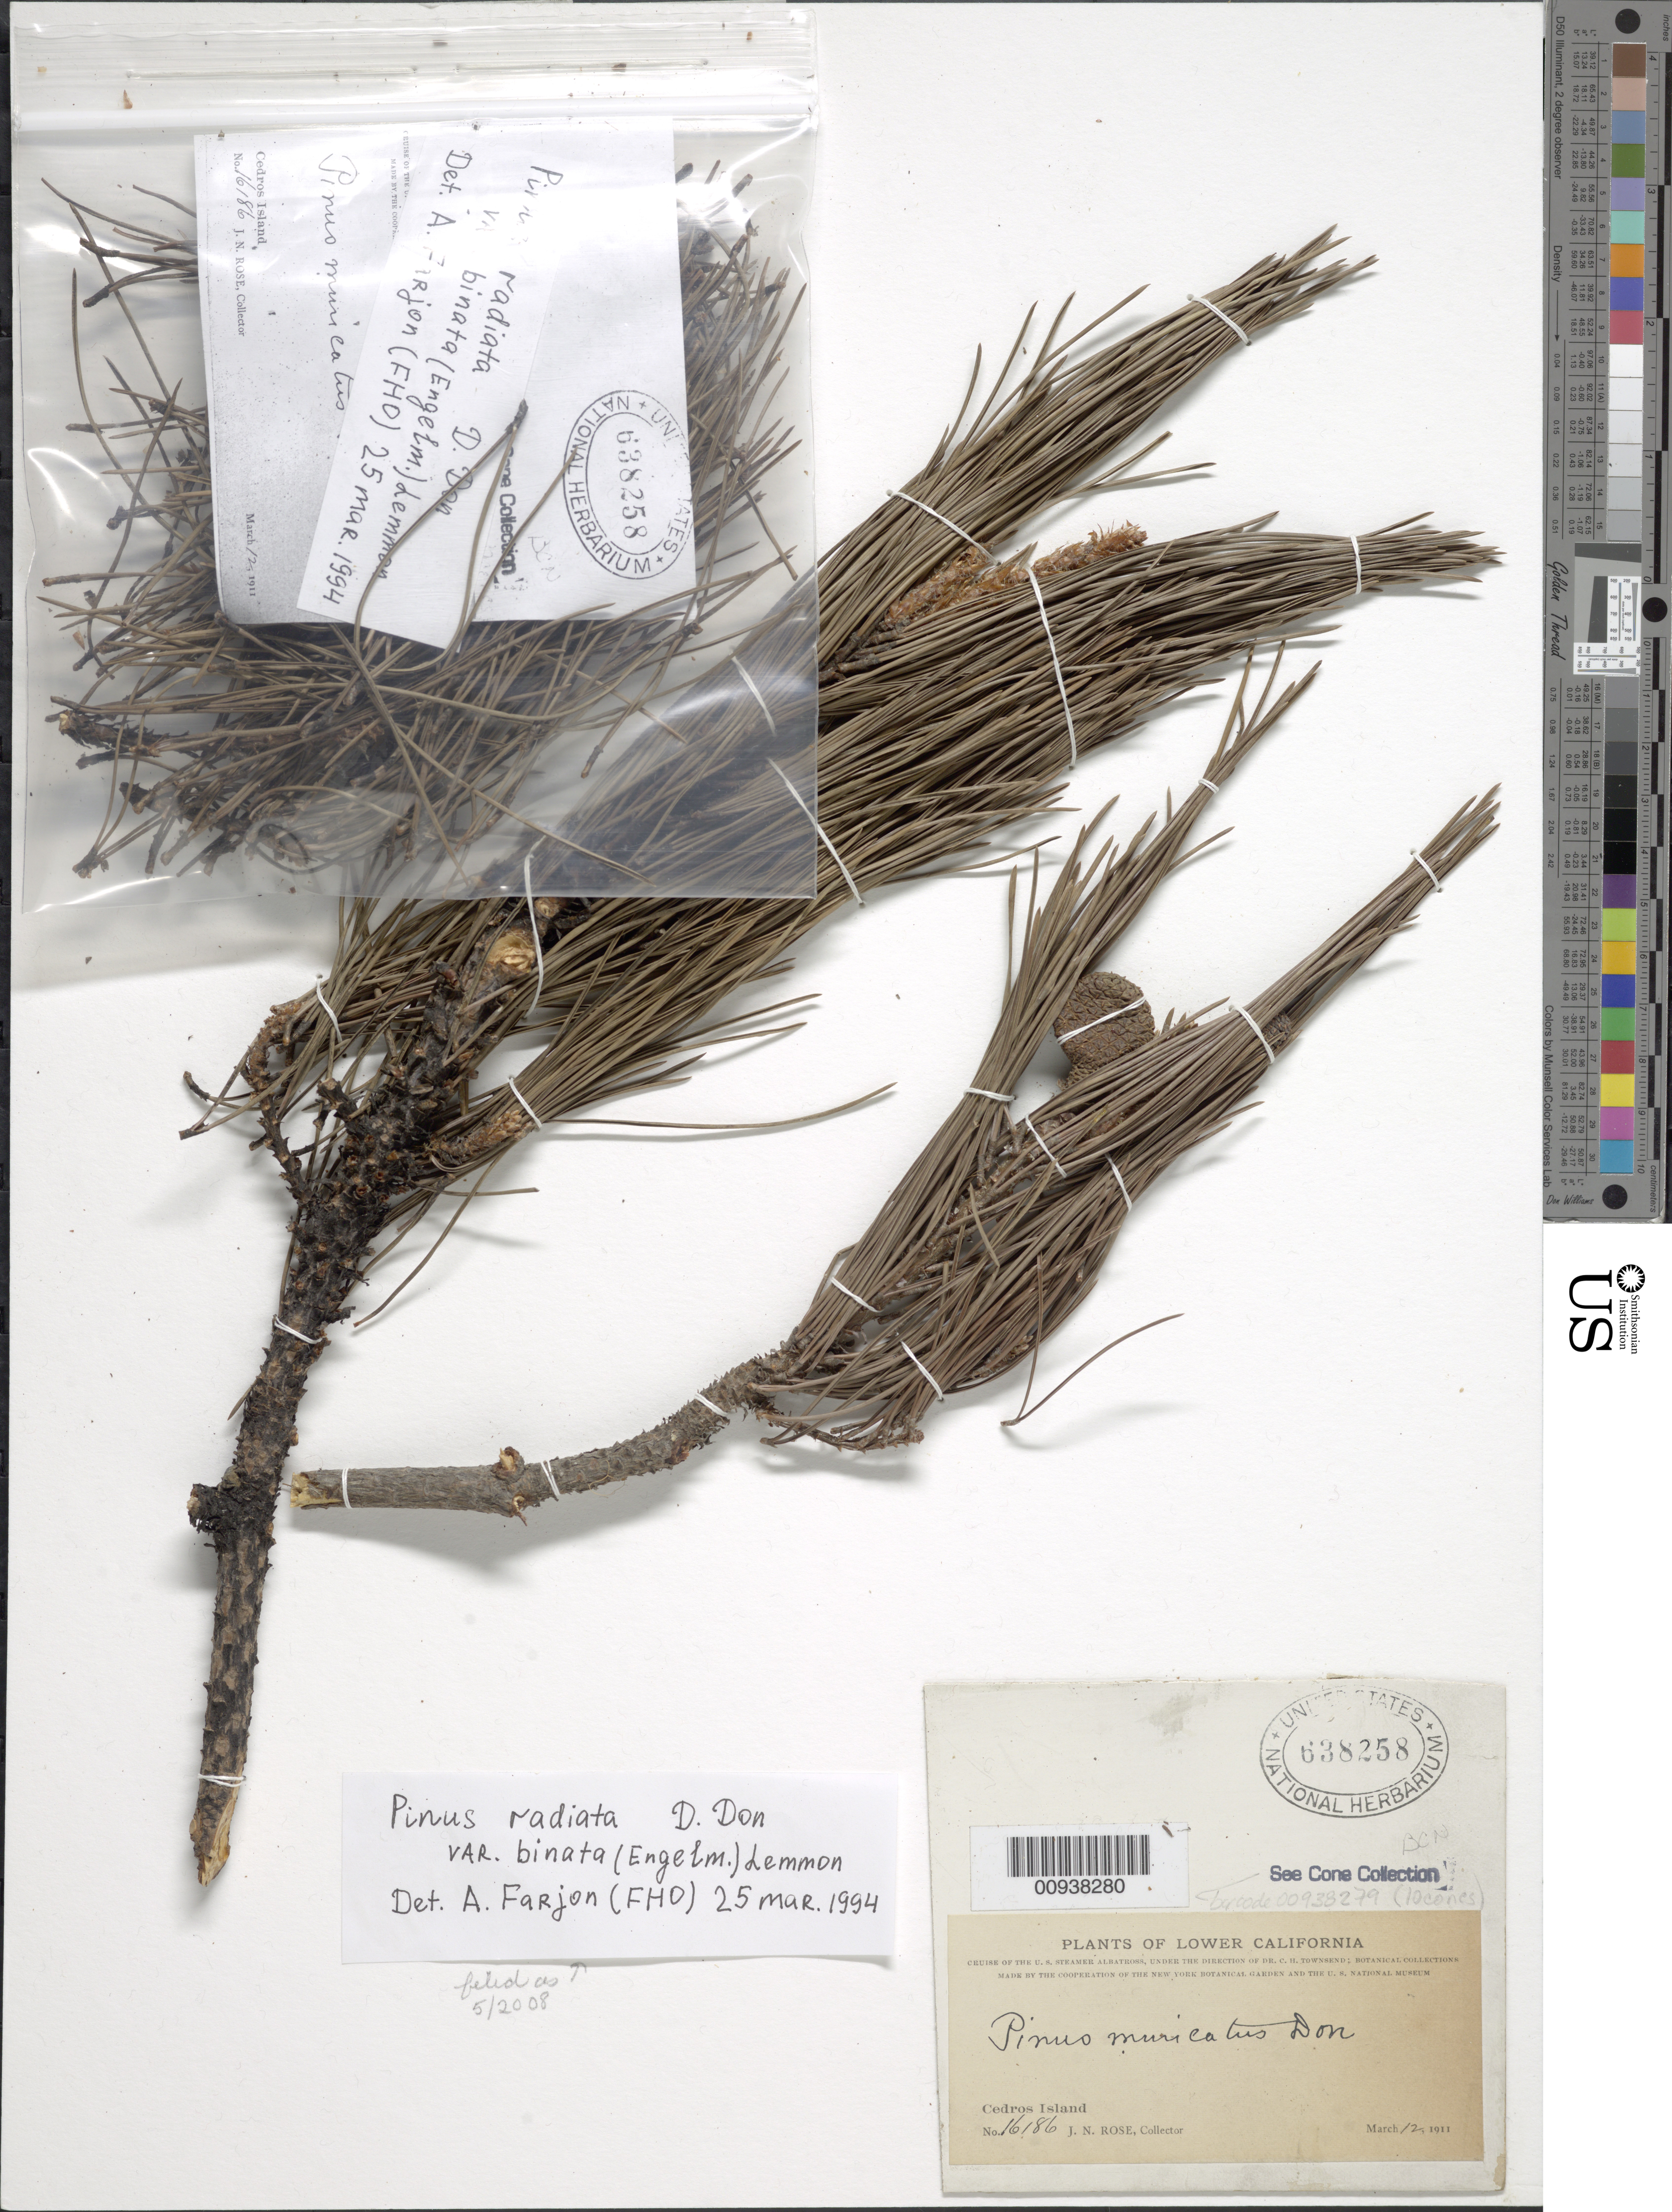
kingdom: Plantae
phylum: Tracheophyta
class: Pinopsida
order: Pinales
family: Pinaceae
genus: Pinus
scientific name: Pinus radiata var. binata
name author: (Engelm.) Lemmon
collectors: J. N. Rose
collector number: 16186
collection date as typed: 12 Mar 1911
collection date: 1911-03-12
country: Mexico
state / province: Baja California Norte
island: Cedros I.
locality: Cedros Island. Lower California.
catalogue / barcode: US 638258